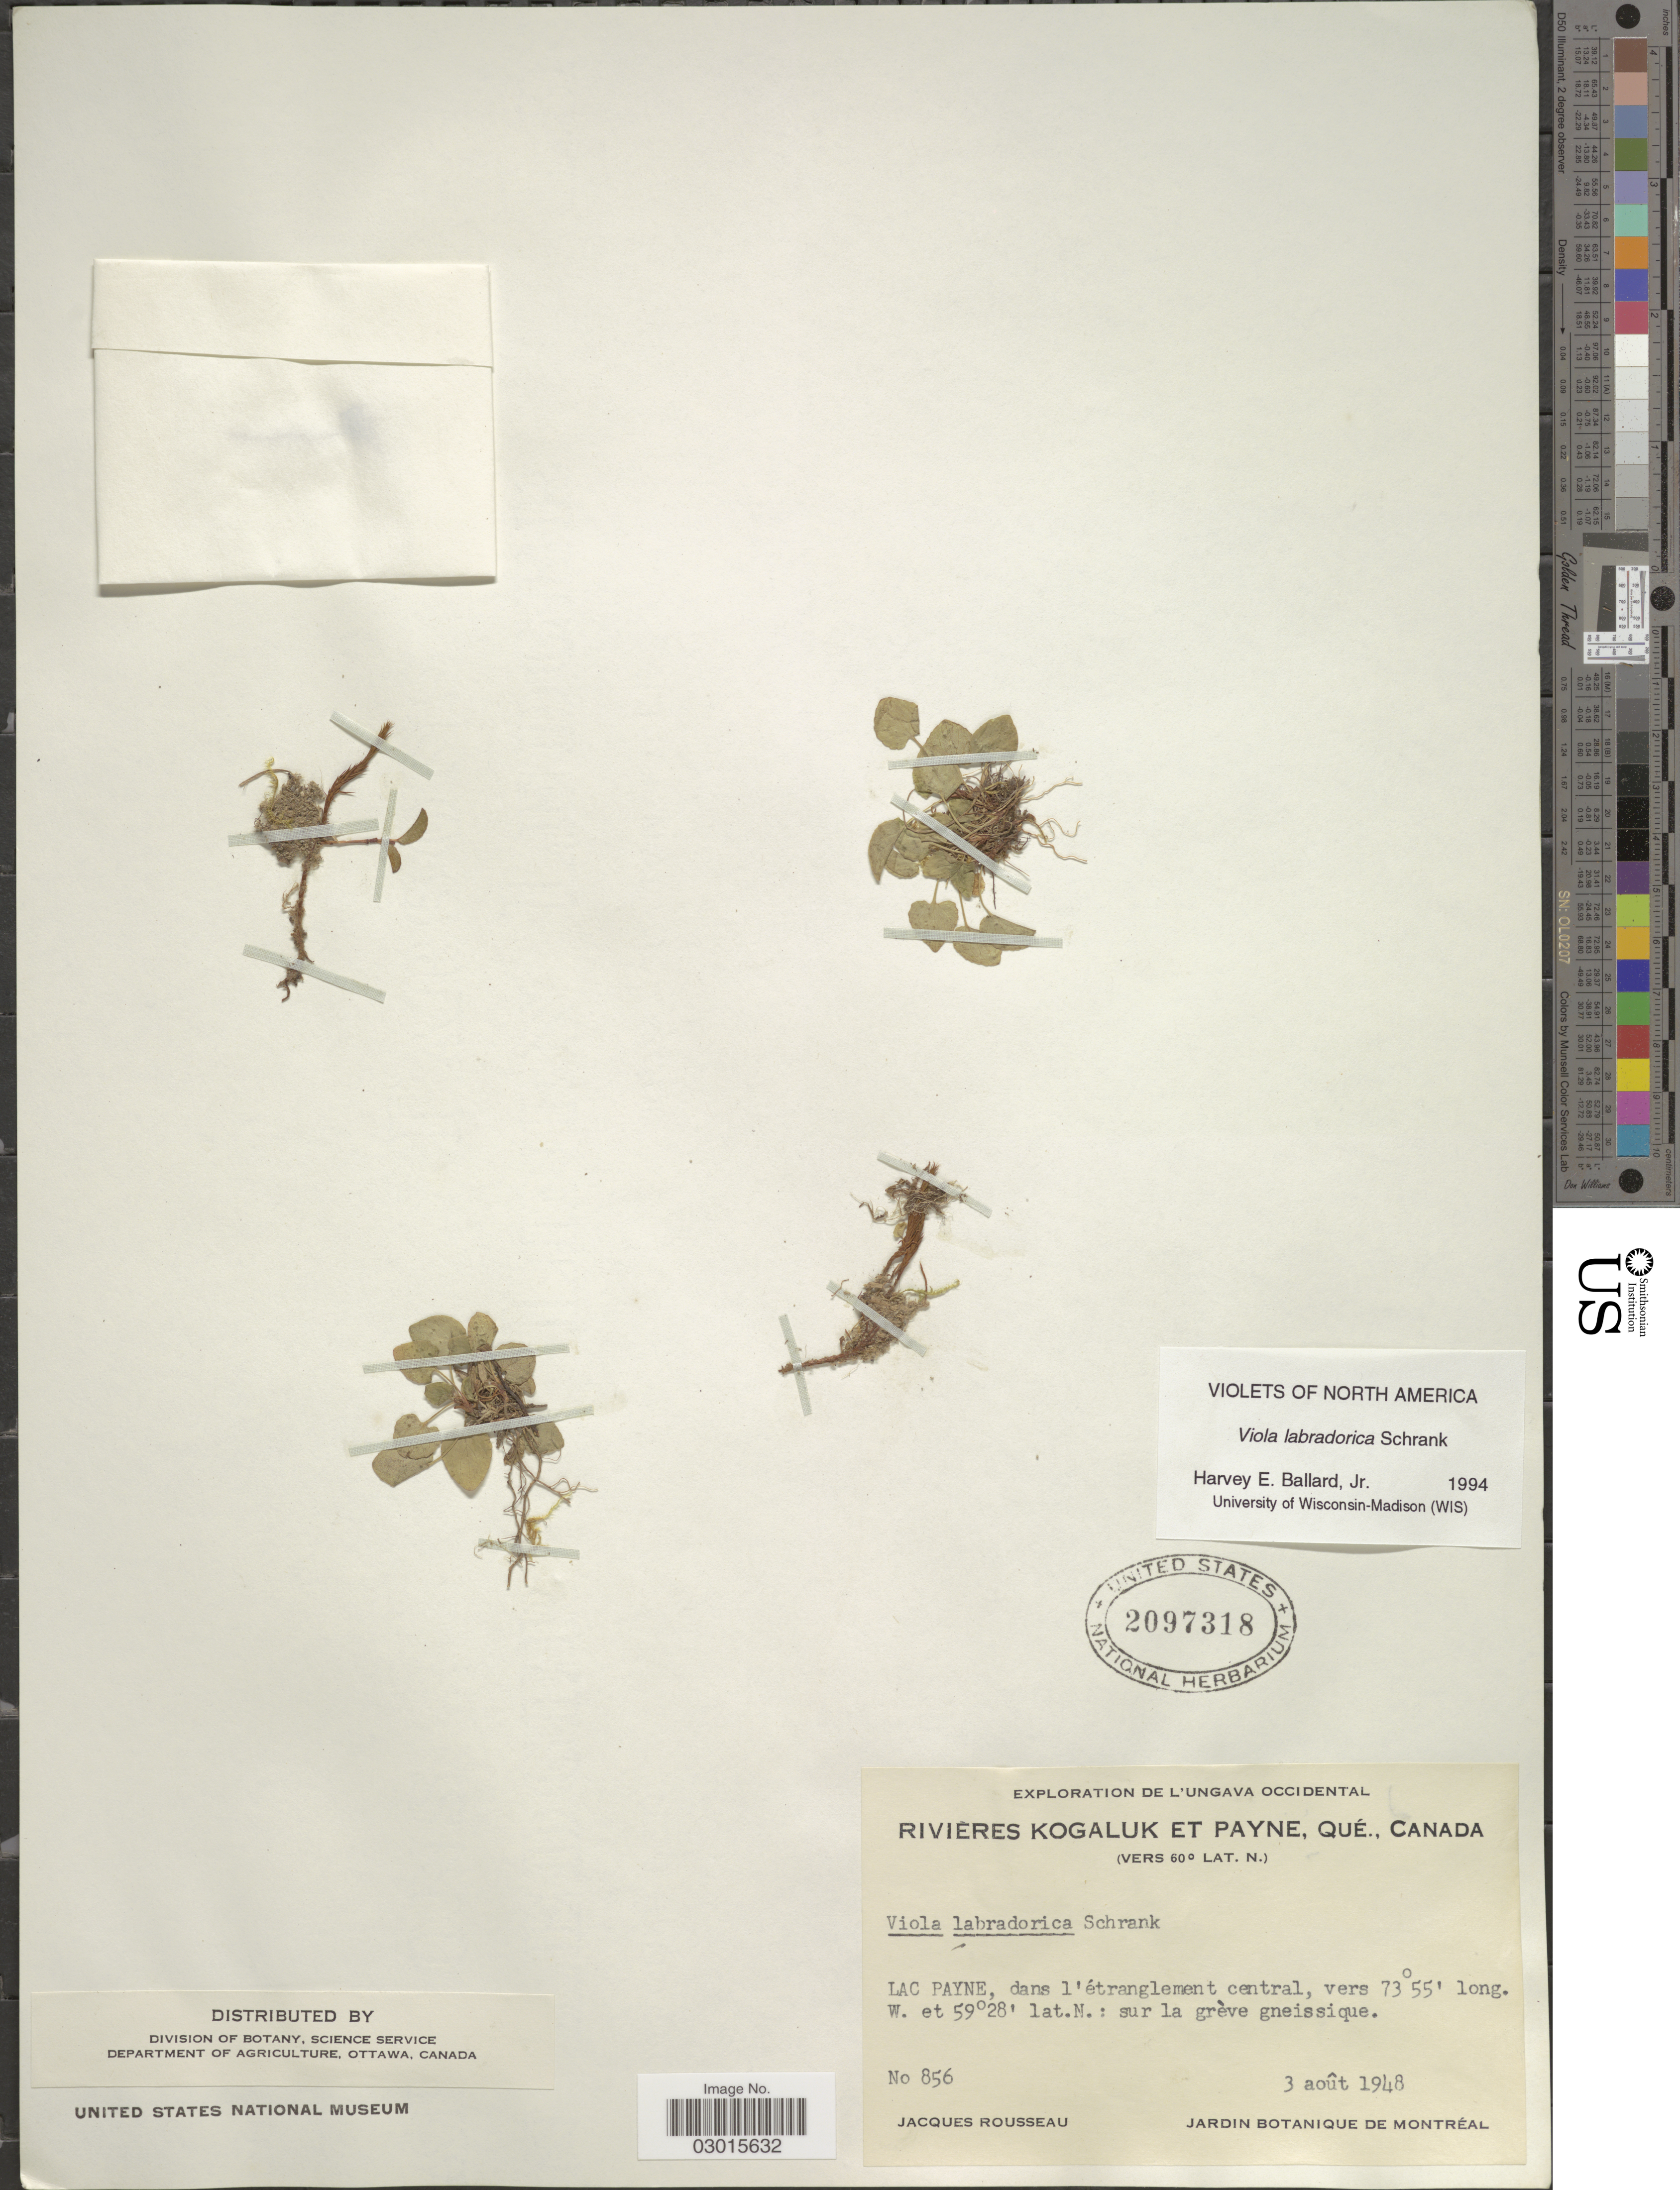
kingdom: Plantae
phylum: Tracheophyta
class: Magnoliopsida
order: Malpighiales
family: Violaceae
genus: Viola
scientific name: Viola labradorica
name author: Schrank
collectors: J. Rousseau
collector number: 856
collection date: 1948-08-03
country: Canada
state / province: Quebec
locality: Ungava Occidental. Rivières Kogaluk et Payne, Qué. Lac Payne, dans l'étranglement central.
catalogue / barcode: US 2097318